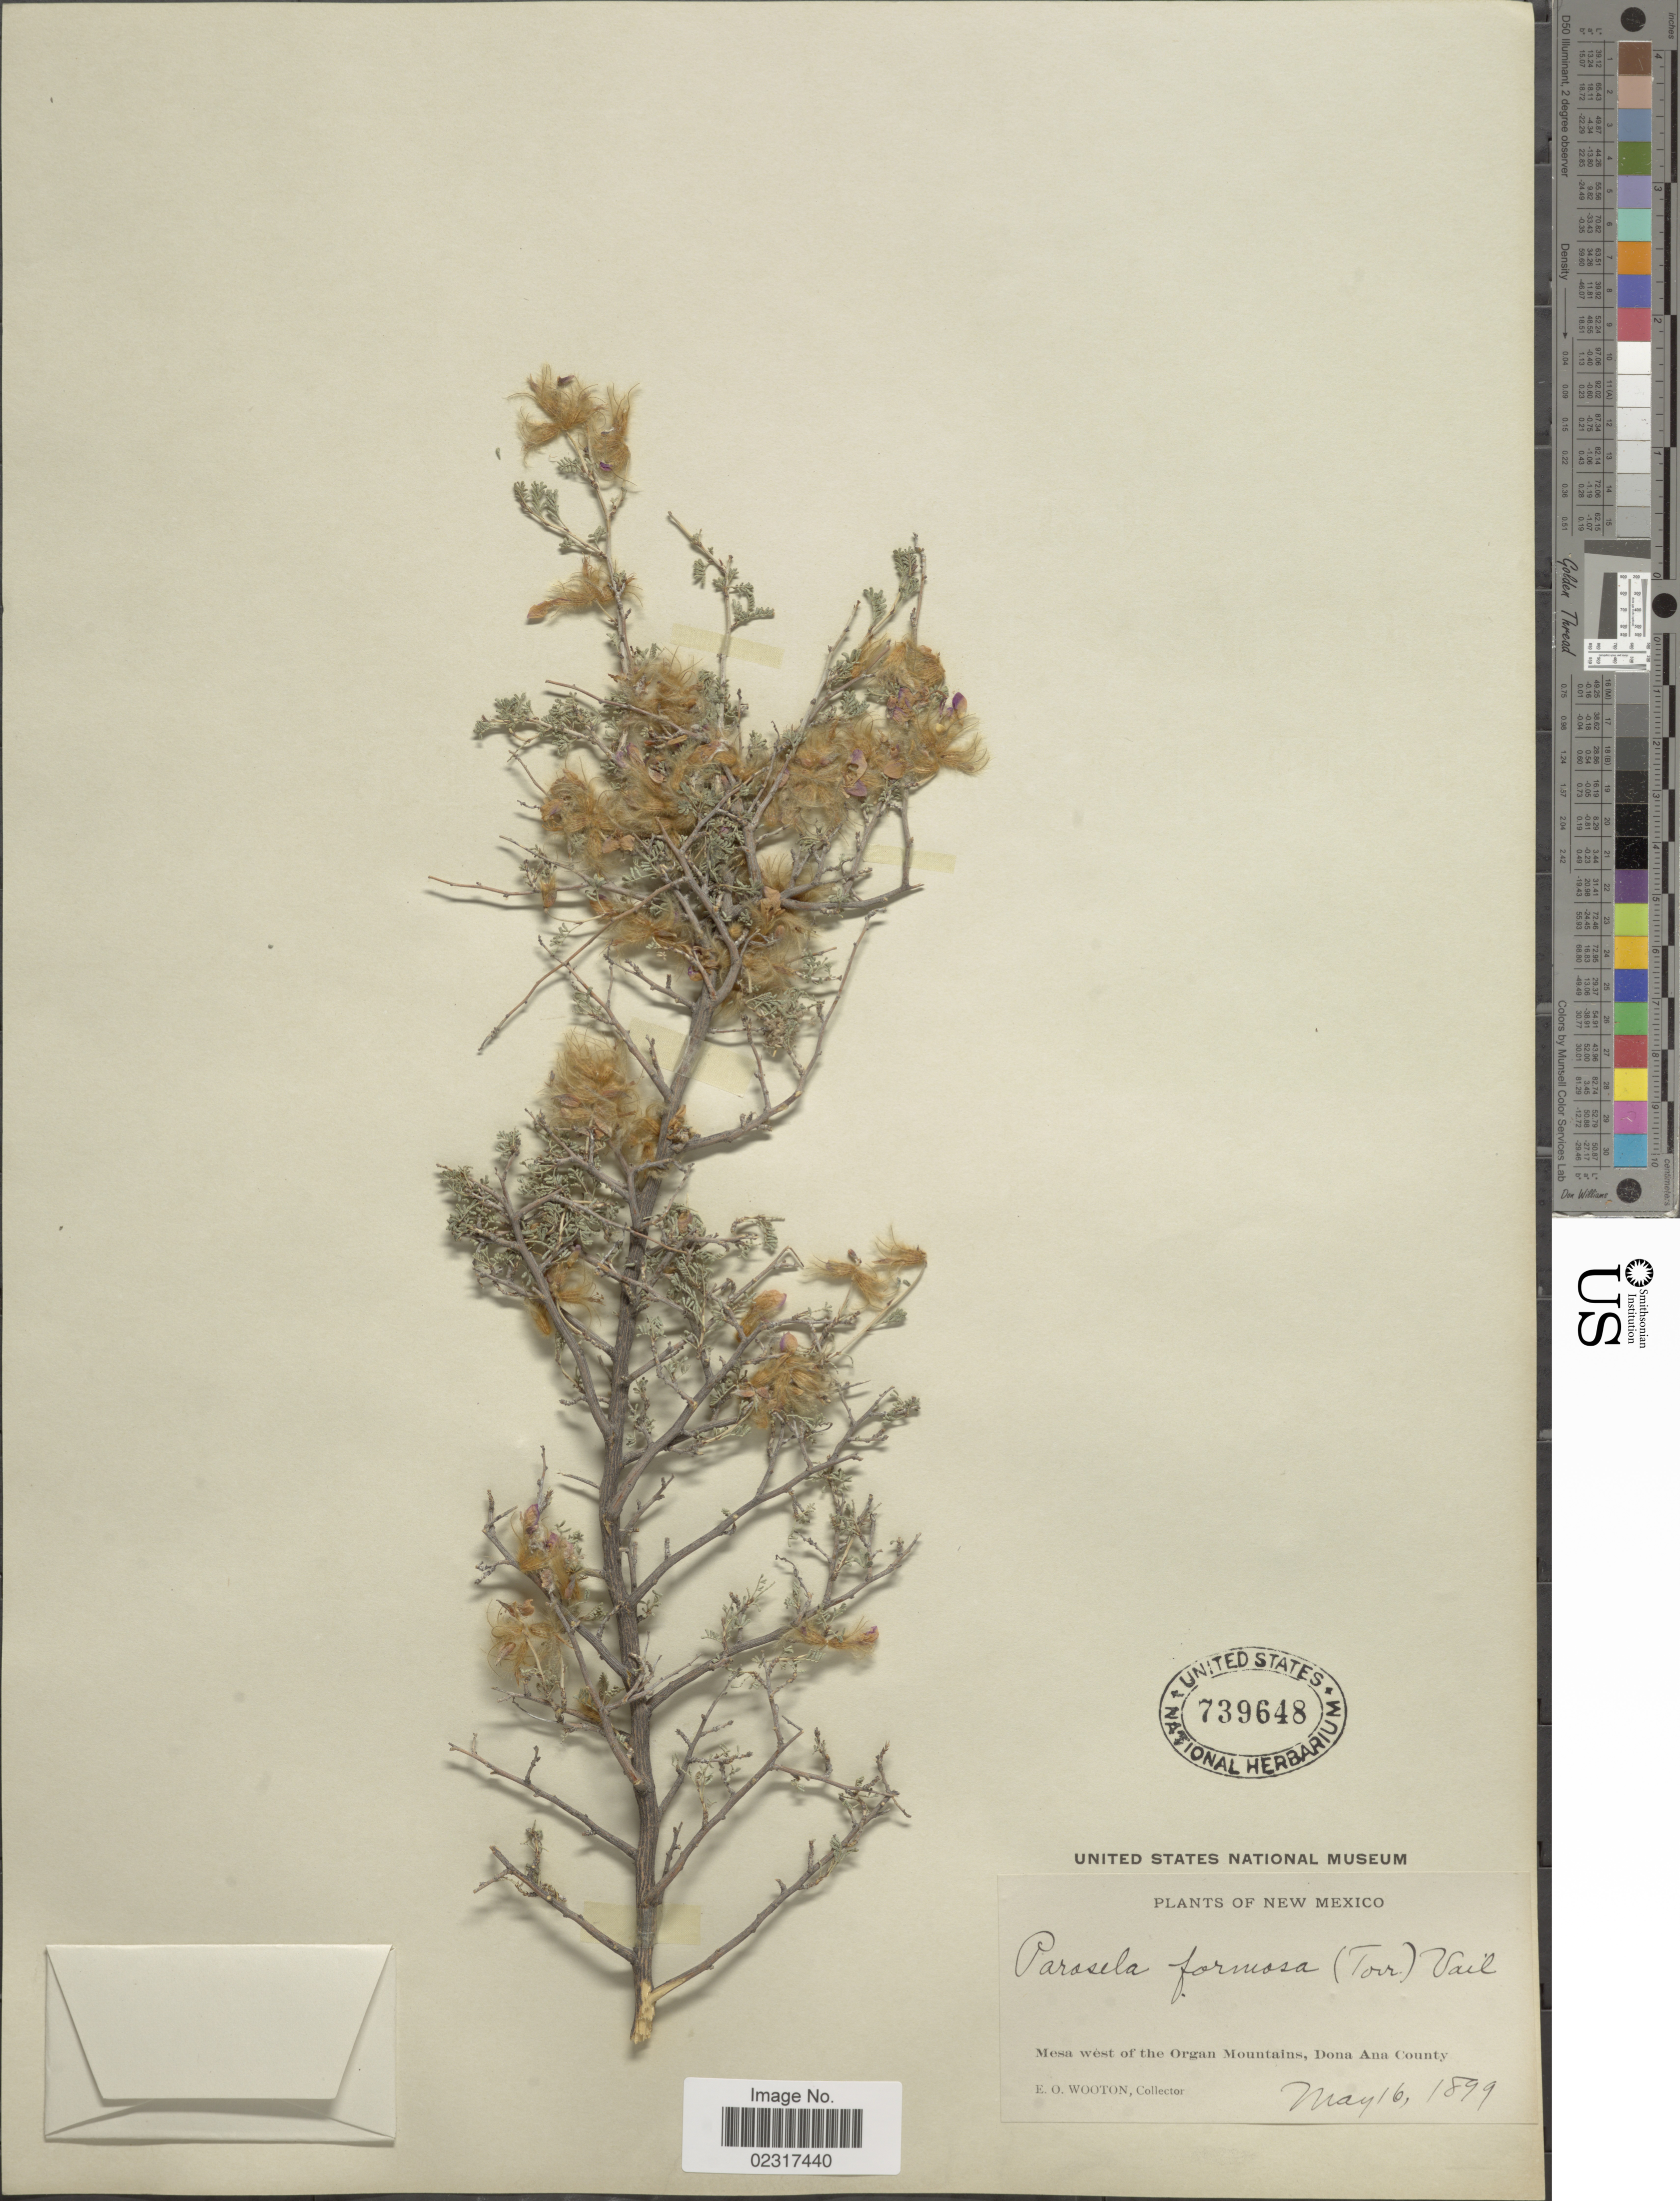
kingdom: Plantae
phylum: Tracheophyta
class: Magnoliopsida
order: Fabales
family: Fabaceae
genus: Dalea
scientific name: Dalea formosa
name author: Torr.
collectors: E. O. Wooton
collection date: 1899-05-16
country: United States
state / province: New Mexico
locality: Mesa west of the Organ Mountains, Dona Ana County.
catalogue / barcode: US 739648